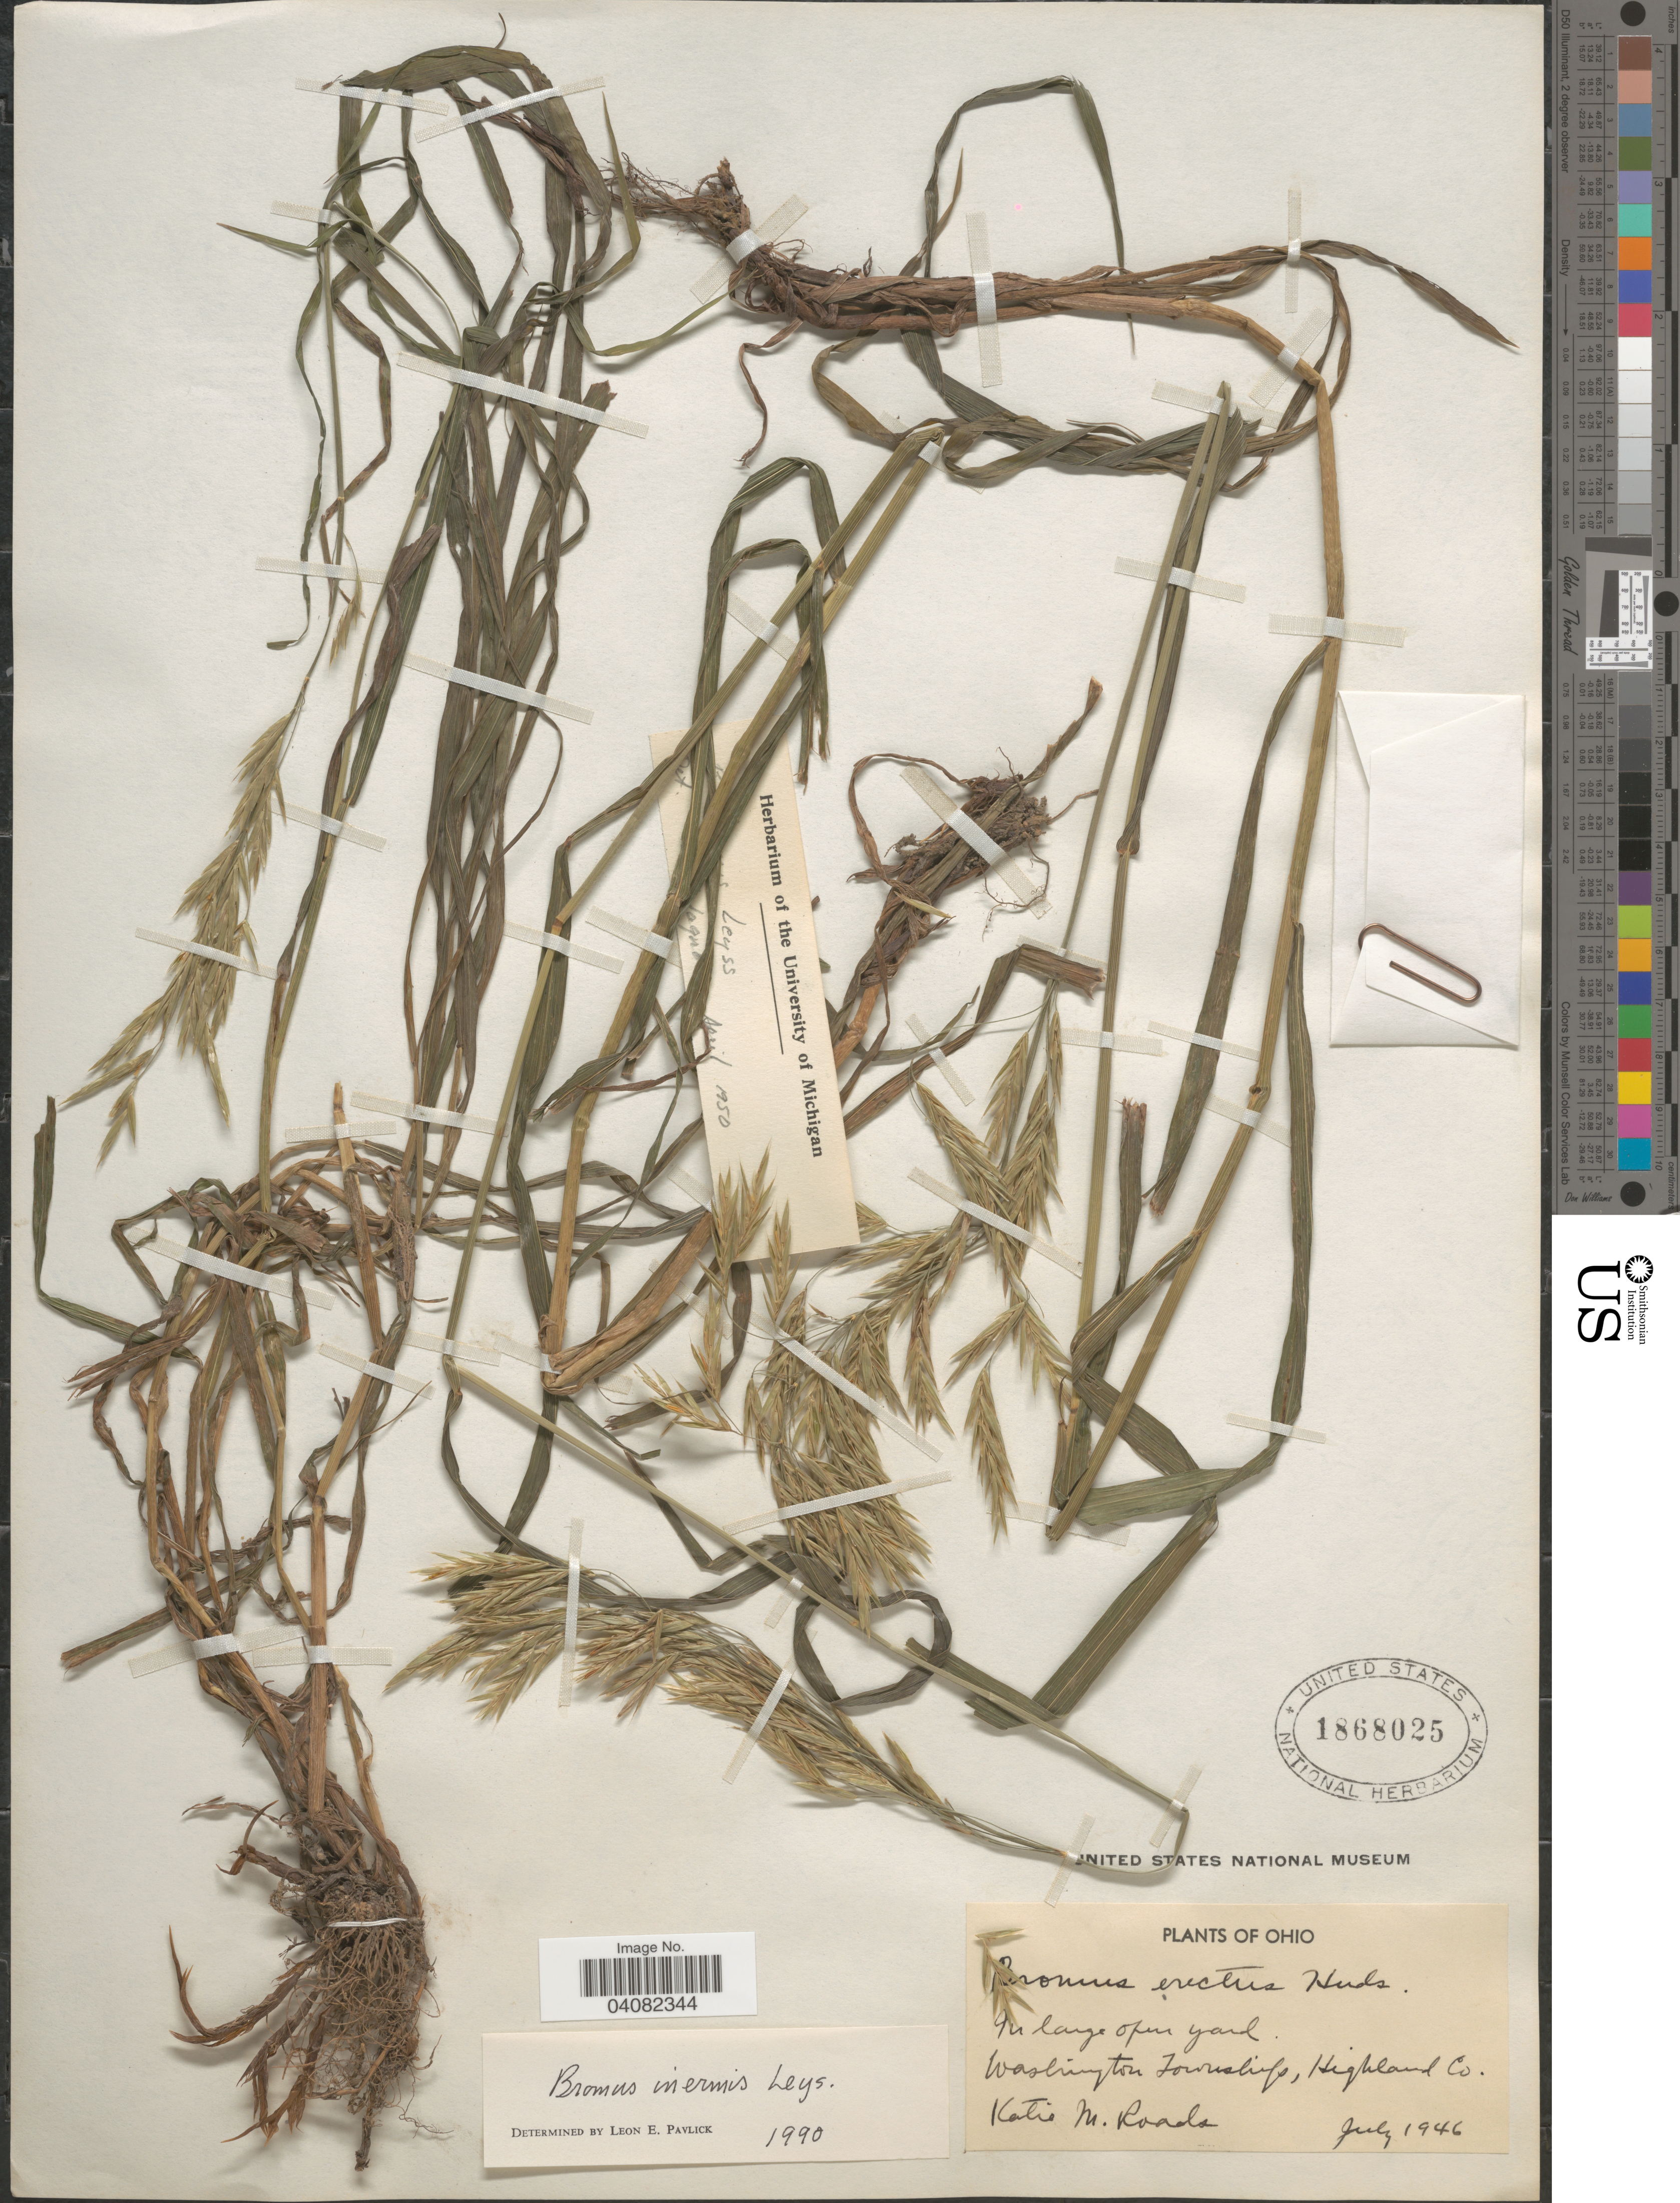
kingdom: Plantae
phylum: Tracheophyta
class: Liliopsida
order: Poales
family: Poaceae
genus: Bromus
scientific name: Bromus inermis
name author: Leyss.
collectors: K. Roads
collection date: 1946-07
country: United States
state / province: Ohio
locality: Washington Township, Highland Co.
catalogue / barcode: US 1868025